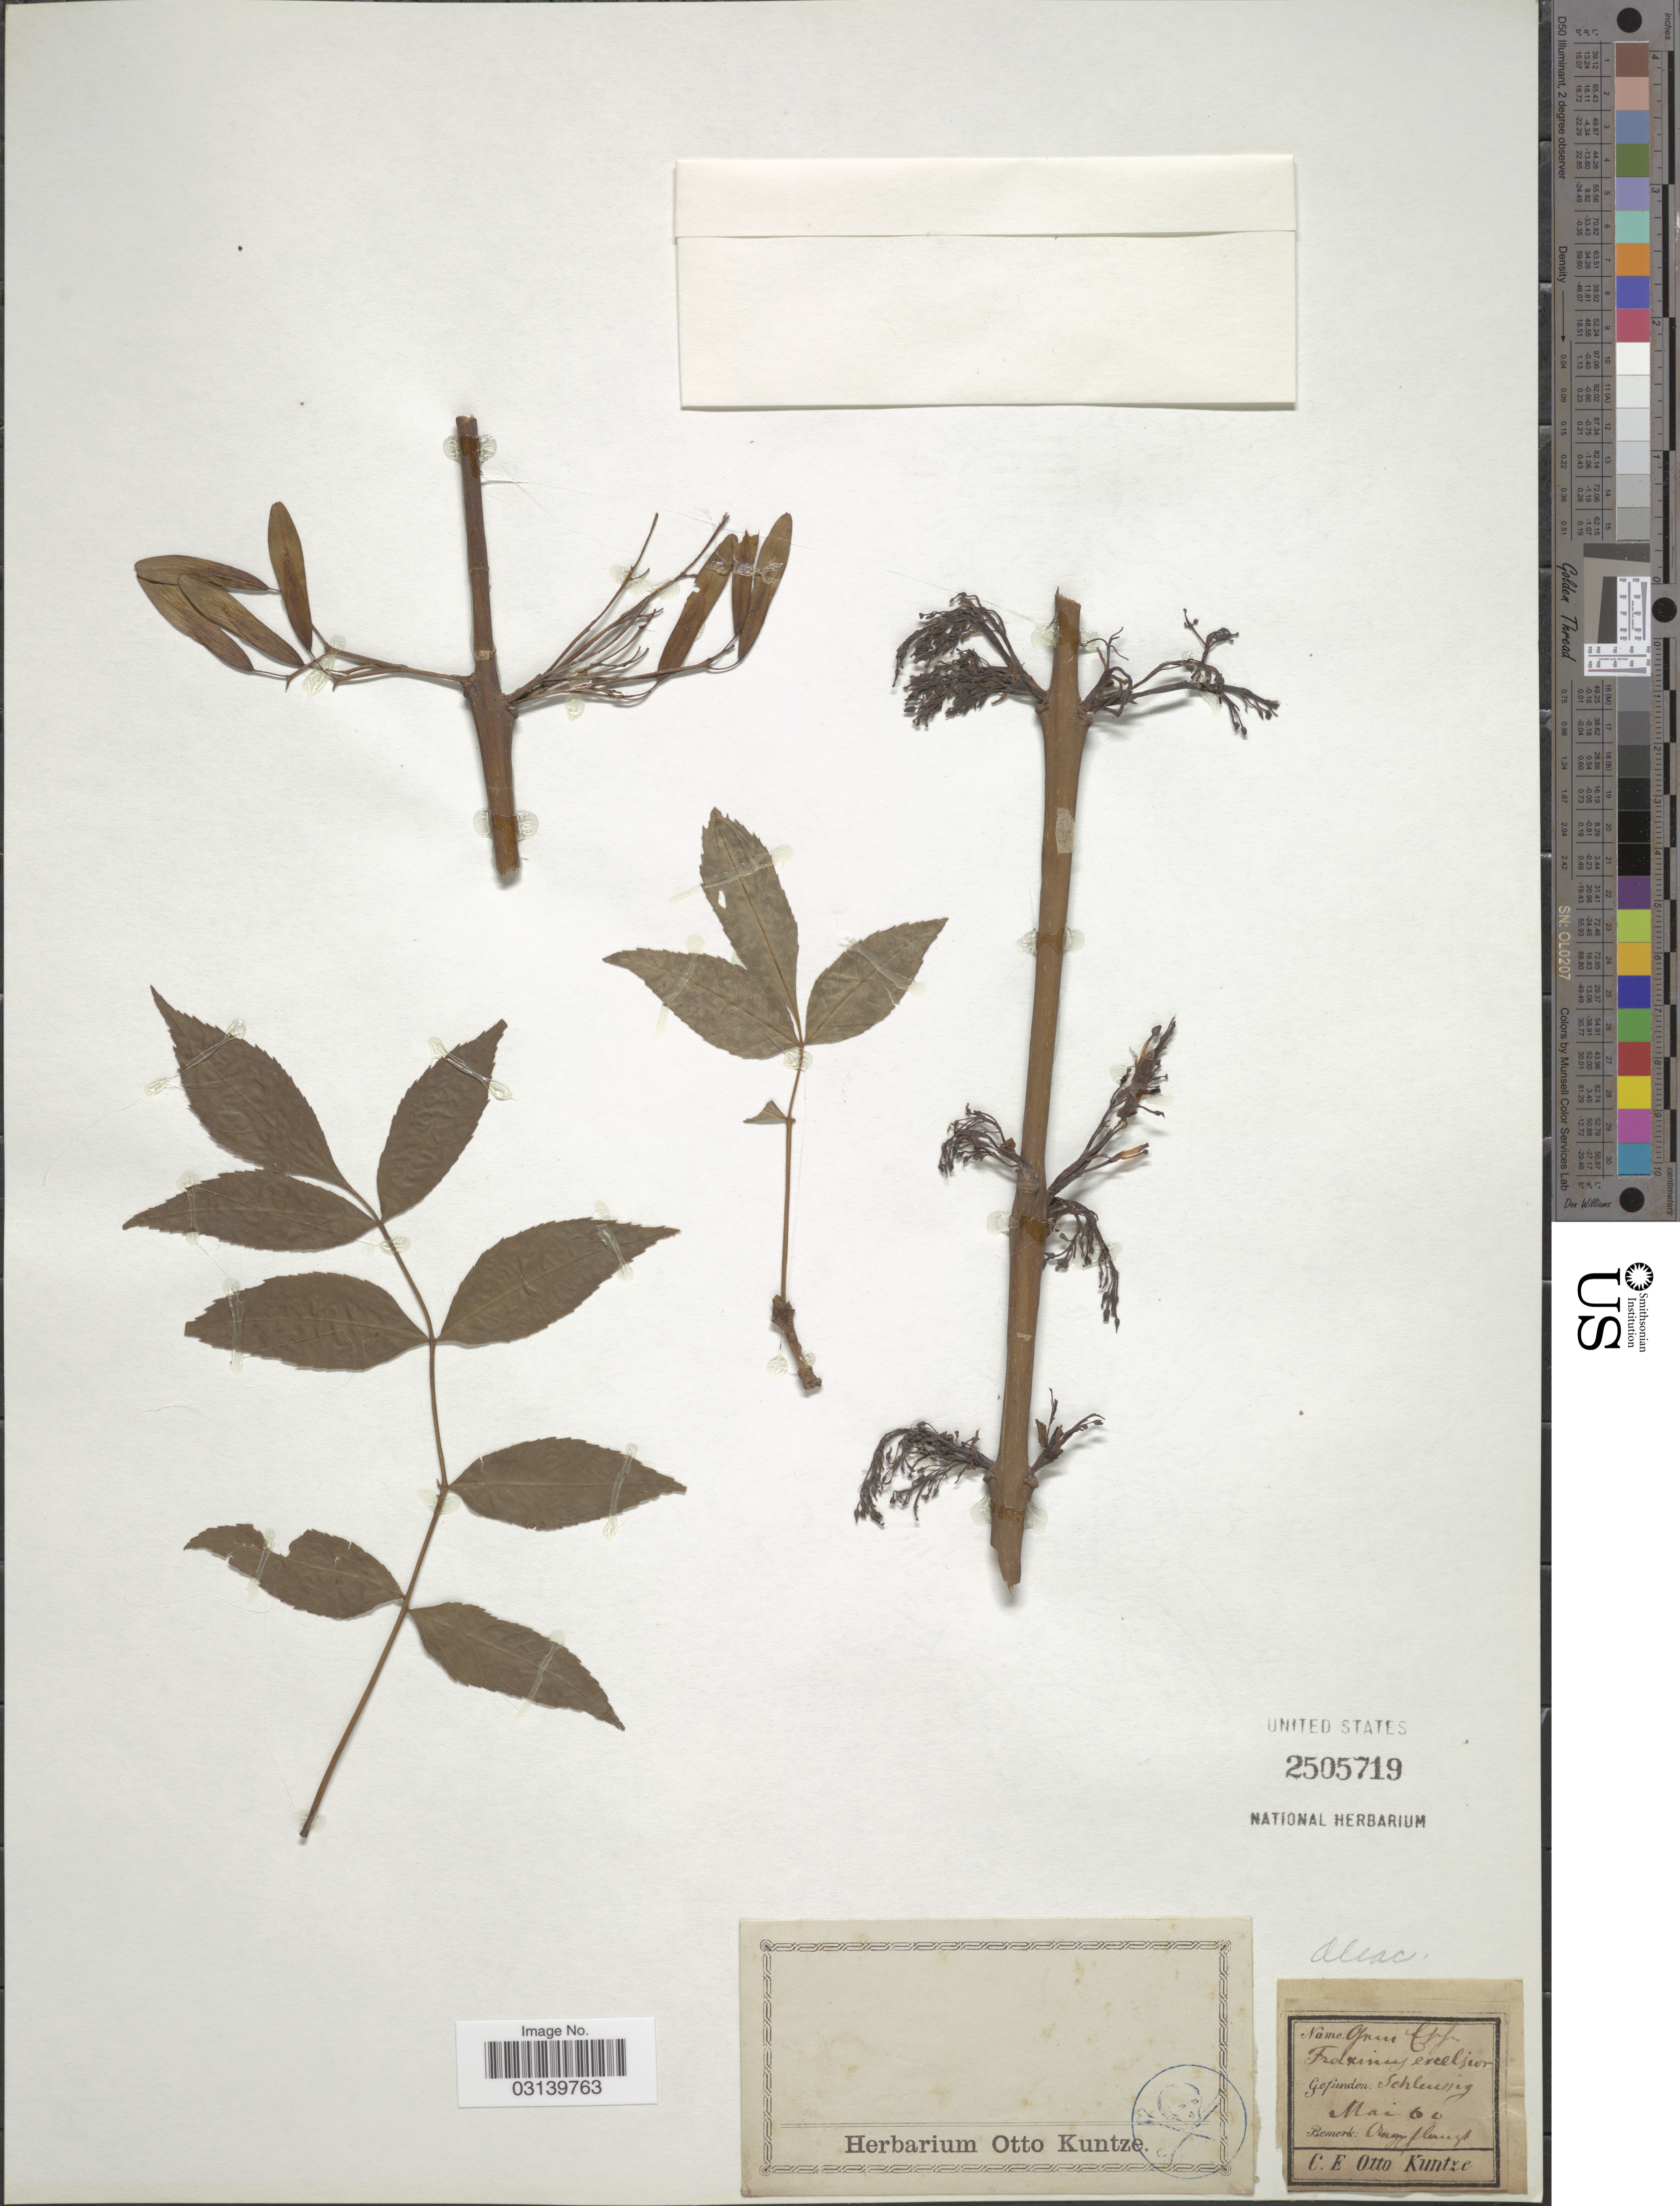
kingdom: Plantae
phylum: Tracheophyta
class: Magnoliopsida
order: Lamiales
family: Oleaceae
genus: Fraxinus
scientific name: Fraxinus excelsior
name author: L.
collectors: C.E.O. Kuntze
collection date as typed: Transcribed d/m/y: /5/60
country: Germany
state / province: Schleswig-Holstein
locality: Schleswig.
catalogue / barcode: US 2505719